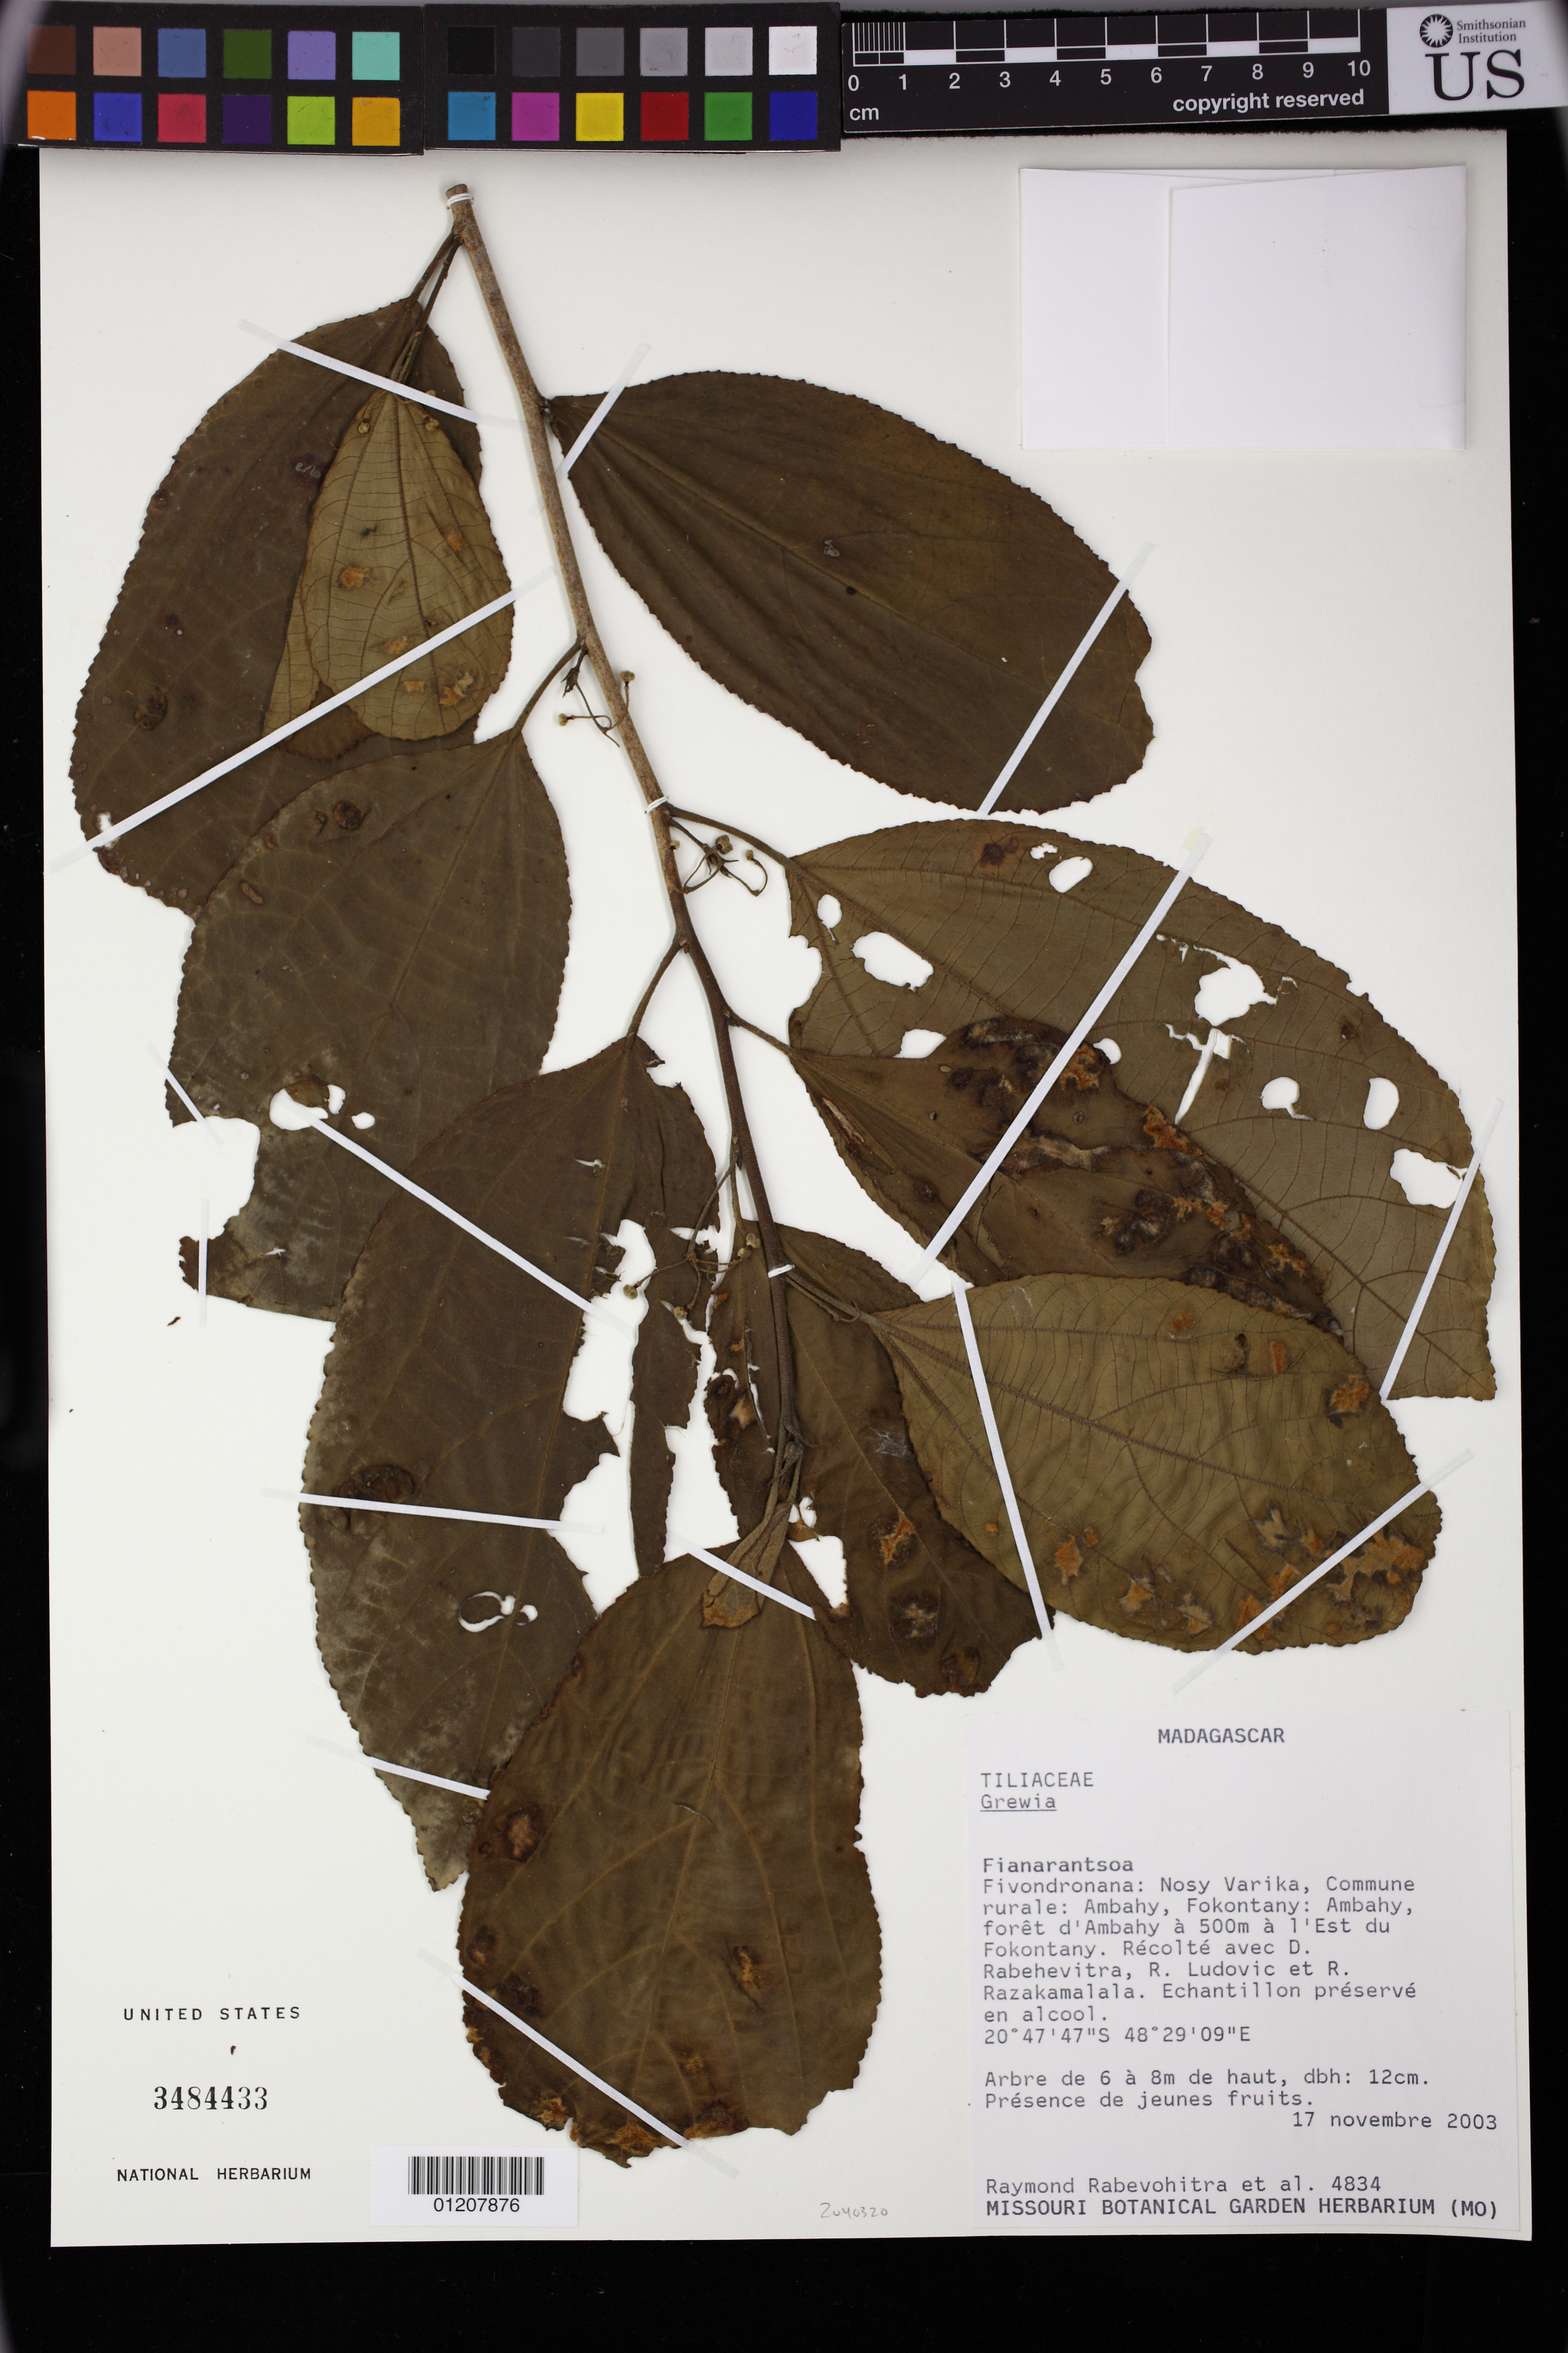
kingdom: Plantae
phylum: Tracheophyta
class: Magnoliopsida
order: Malvales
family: Malvaceae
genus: Grewia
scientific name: Grewia sp.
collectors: R. Rabevohitra, D. Rabehevitra, R. Ludovic & R. Razakamalala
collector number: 4834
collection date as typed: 17 Nov 2003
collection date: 2003-11-17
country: Madagascar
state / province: Vatovavy Fitovinany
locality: Fianarantsoa. Fivondronana: Nosy Varika, Commune rurale: Ambahy, Fokontany: Ambahy, forêt d'Ambahy 500m l'Est du Fokontany.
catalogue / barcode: US 3484433